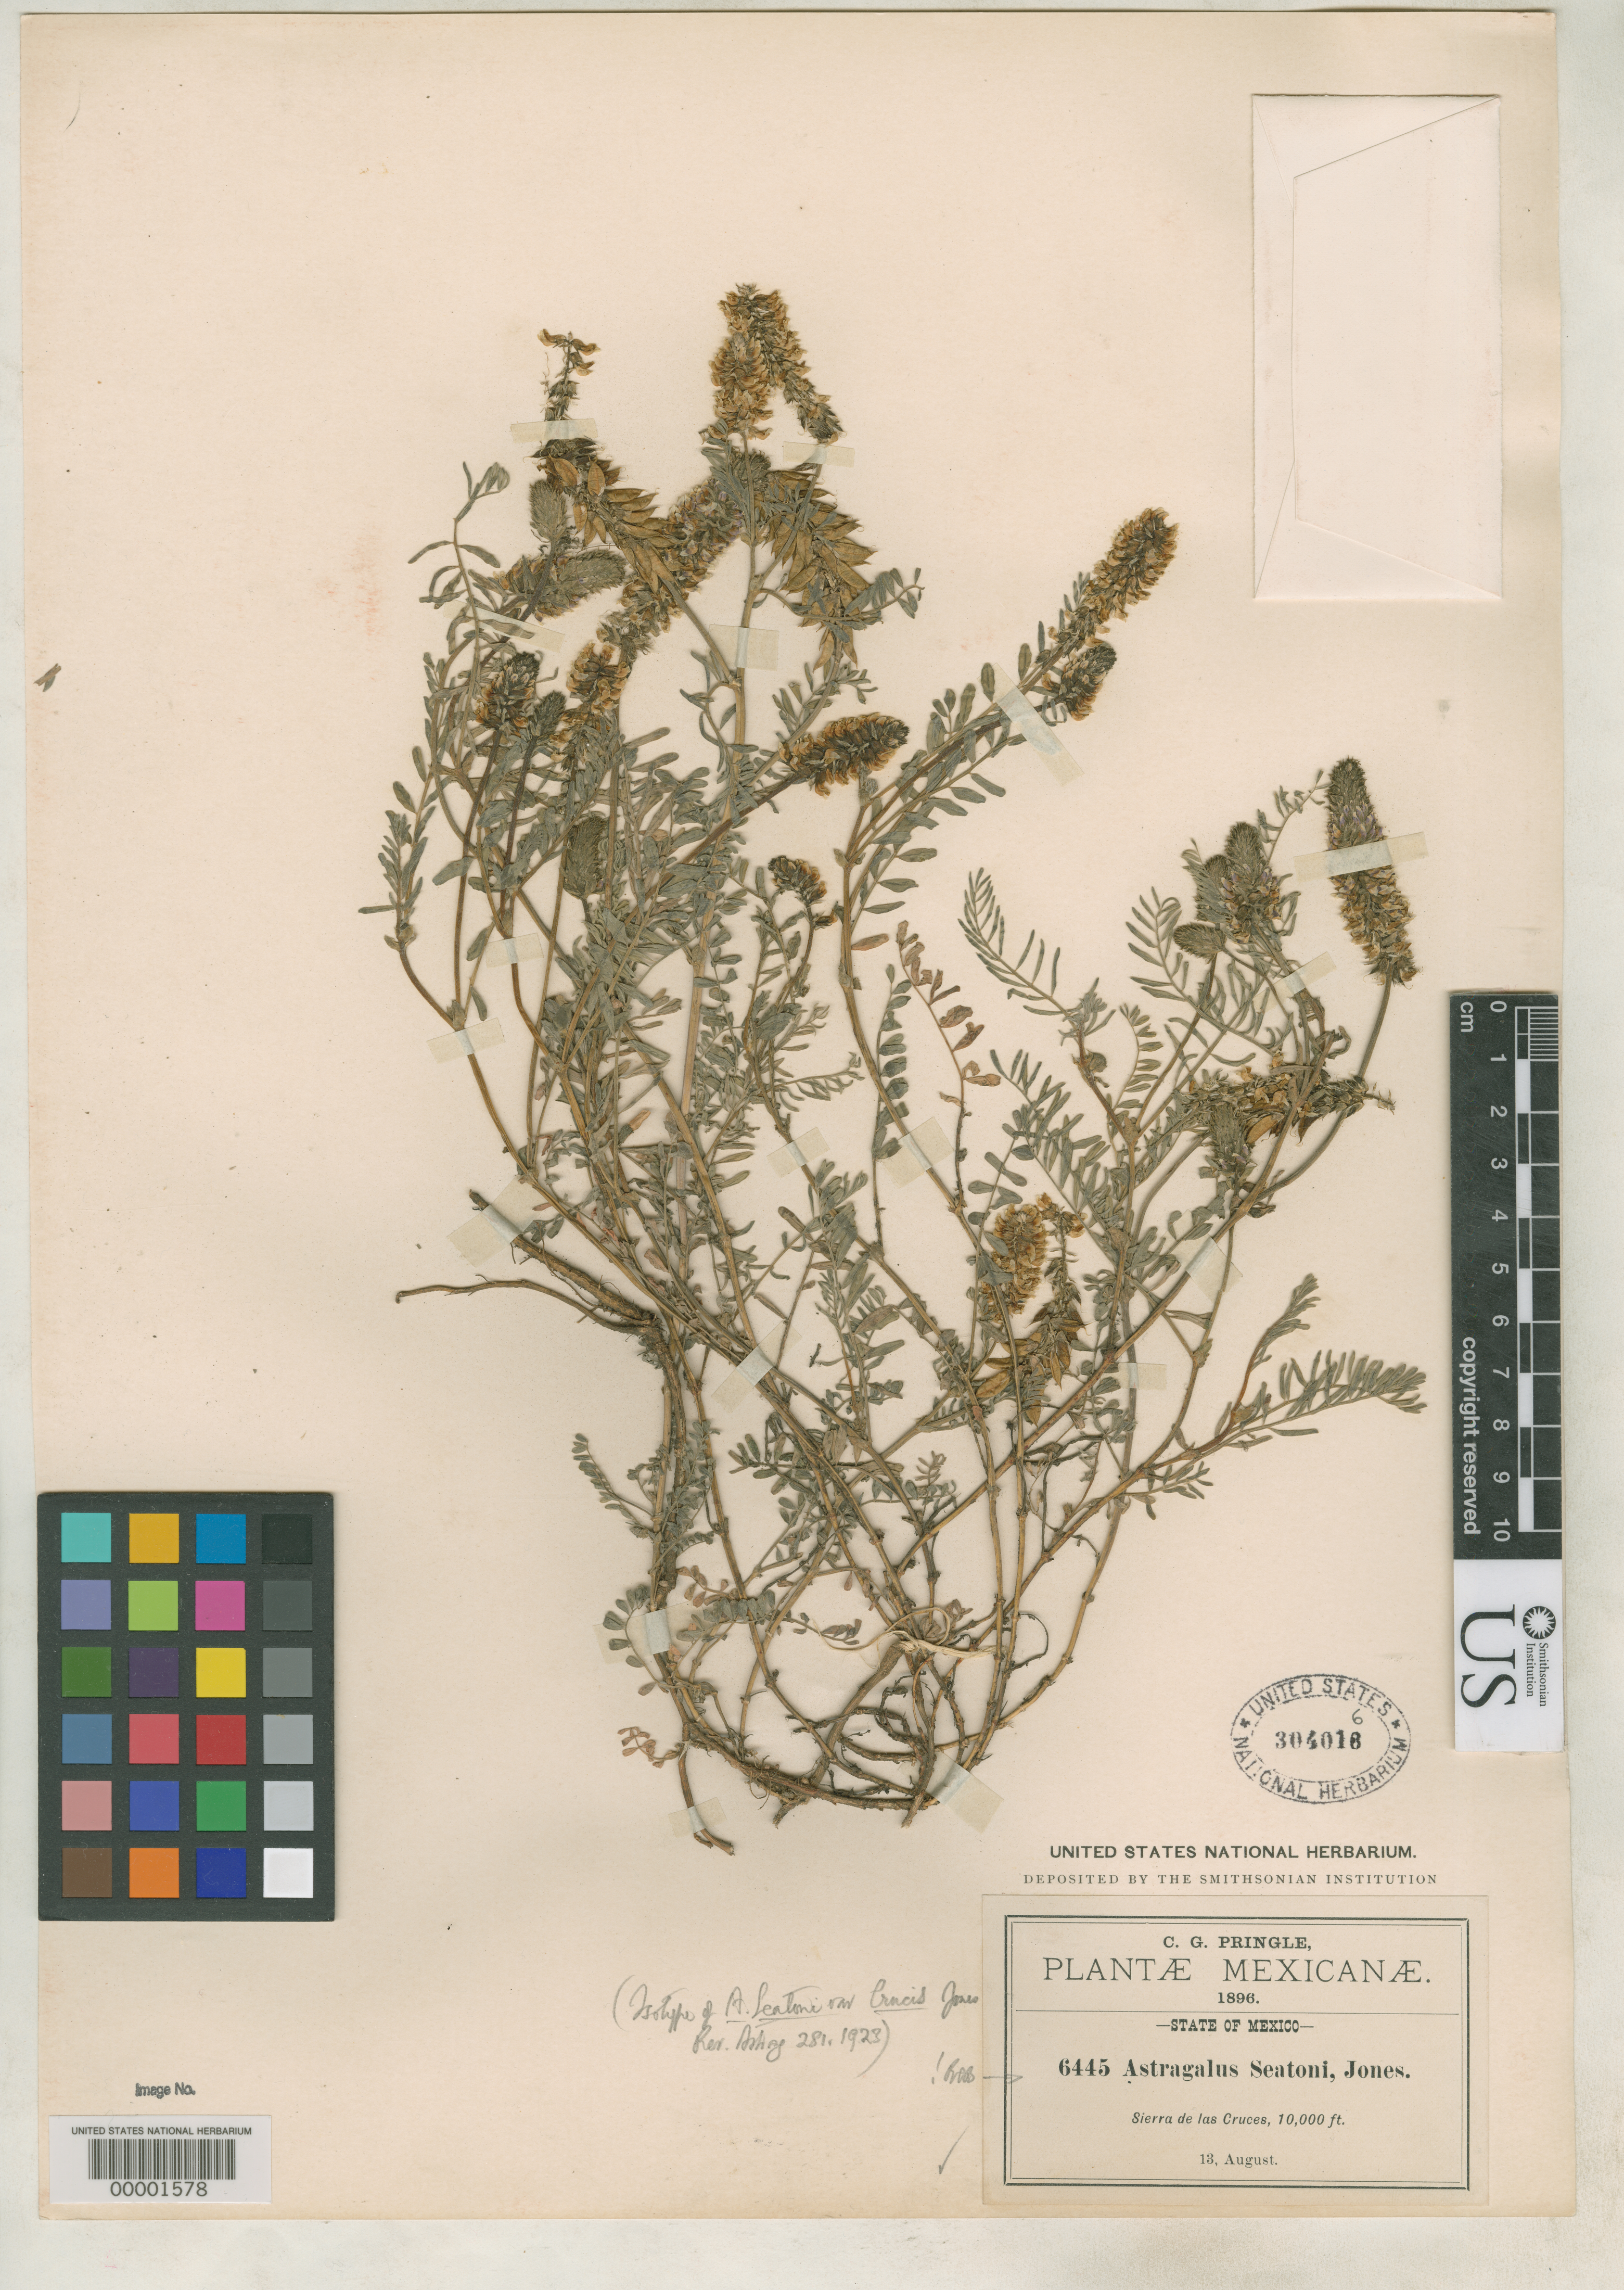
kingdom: Plantae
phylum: Tracheophyta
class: Magnoliopsida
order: Fabales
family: Fabaceae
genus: Astragalus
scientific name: Astragalus seatoni var. crucis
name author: M.E. Jones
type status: Isotype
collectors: C. G. Pringle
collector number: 6445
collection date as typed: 13 Aug 1896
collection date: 1896-08-13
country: Mexico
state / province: México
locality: Sierra de Las Cruces.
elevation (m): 3048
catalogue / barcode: US 304016